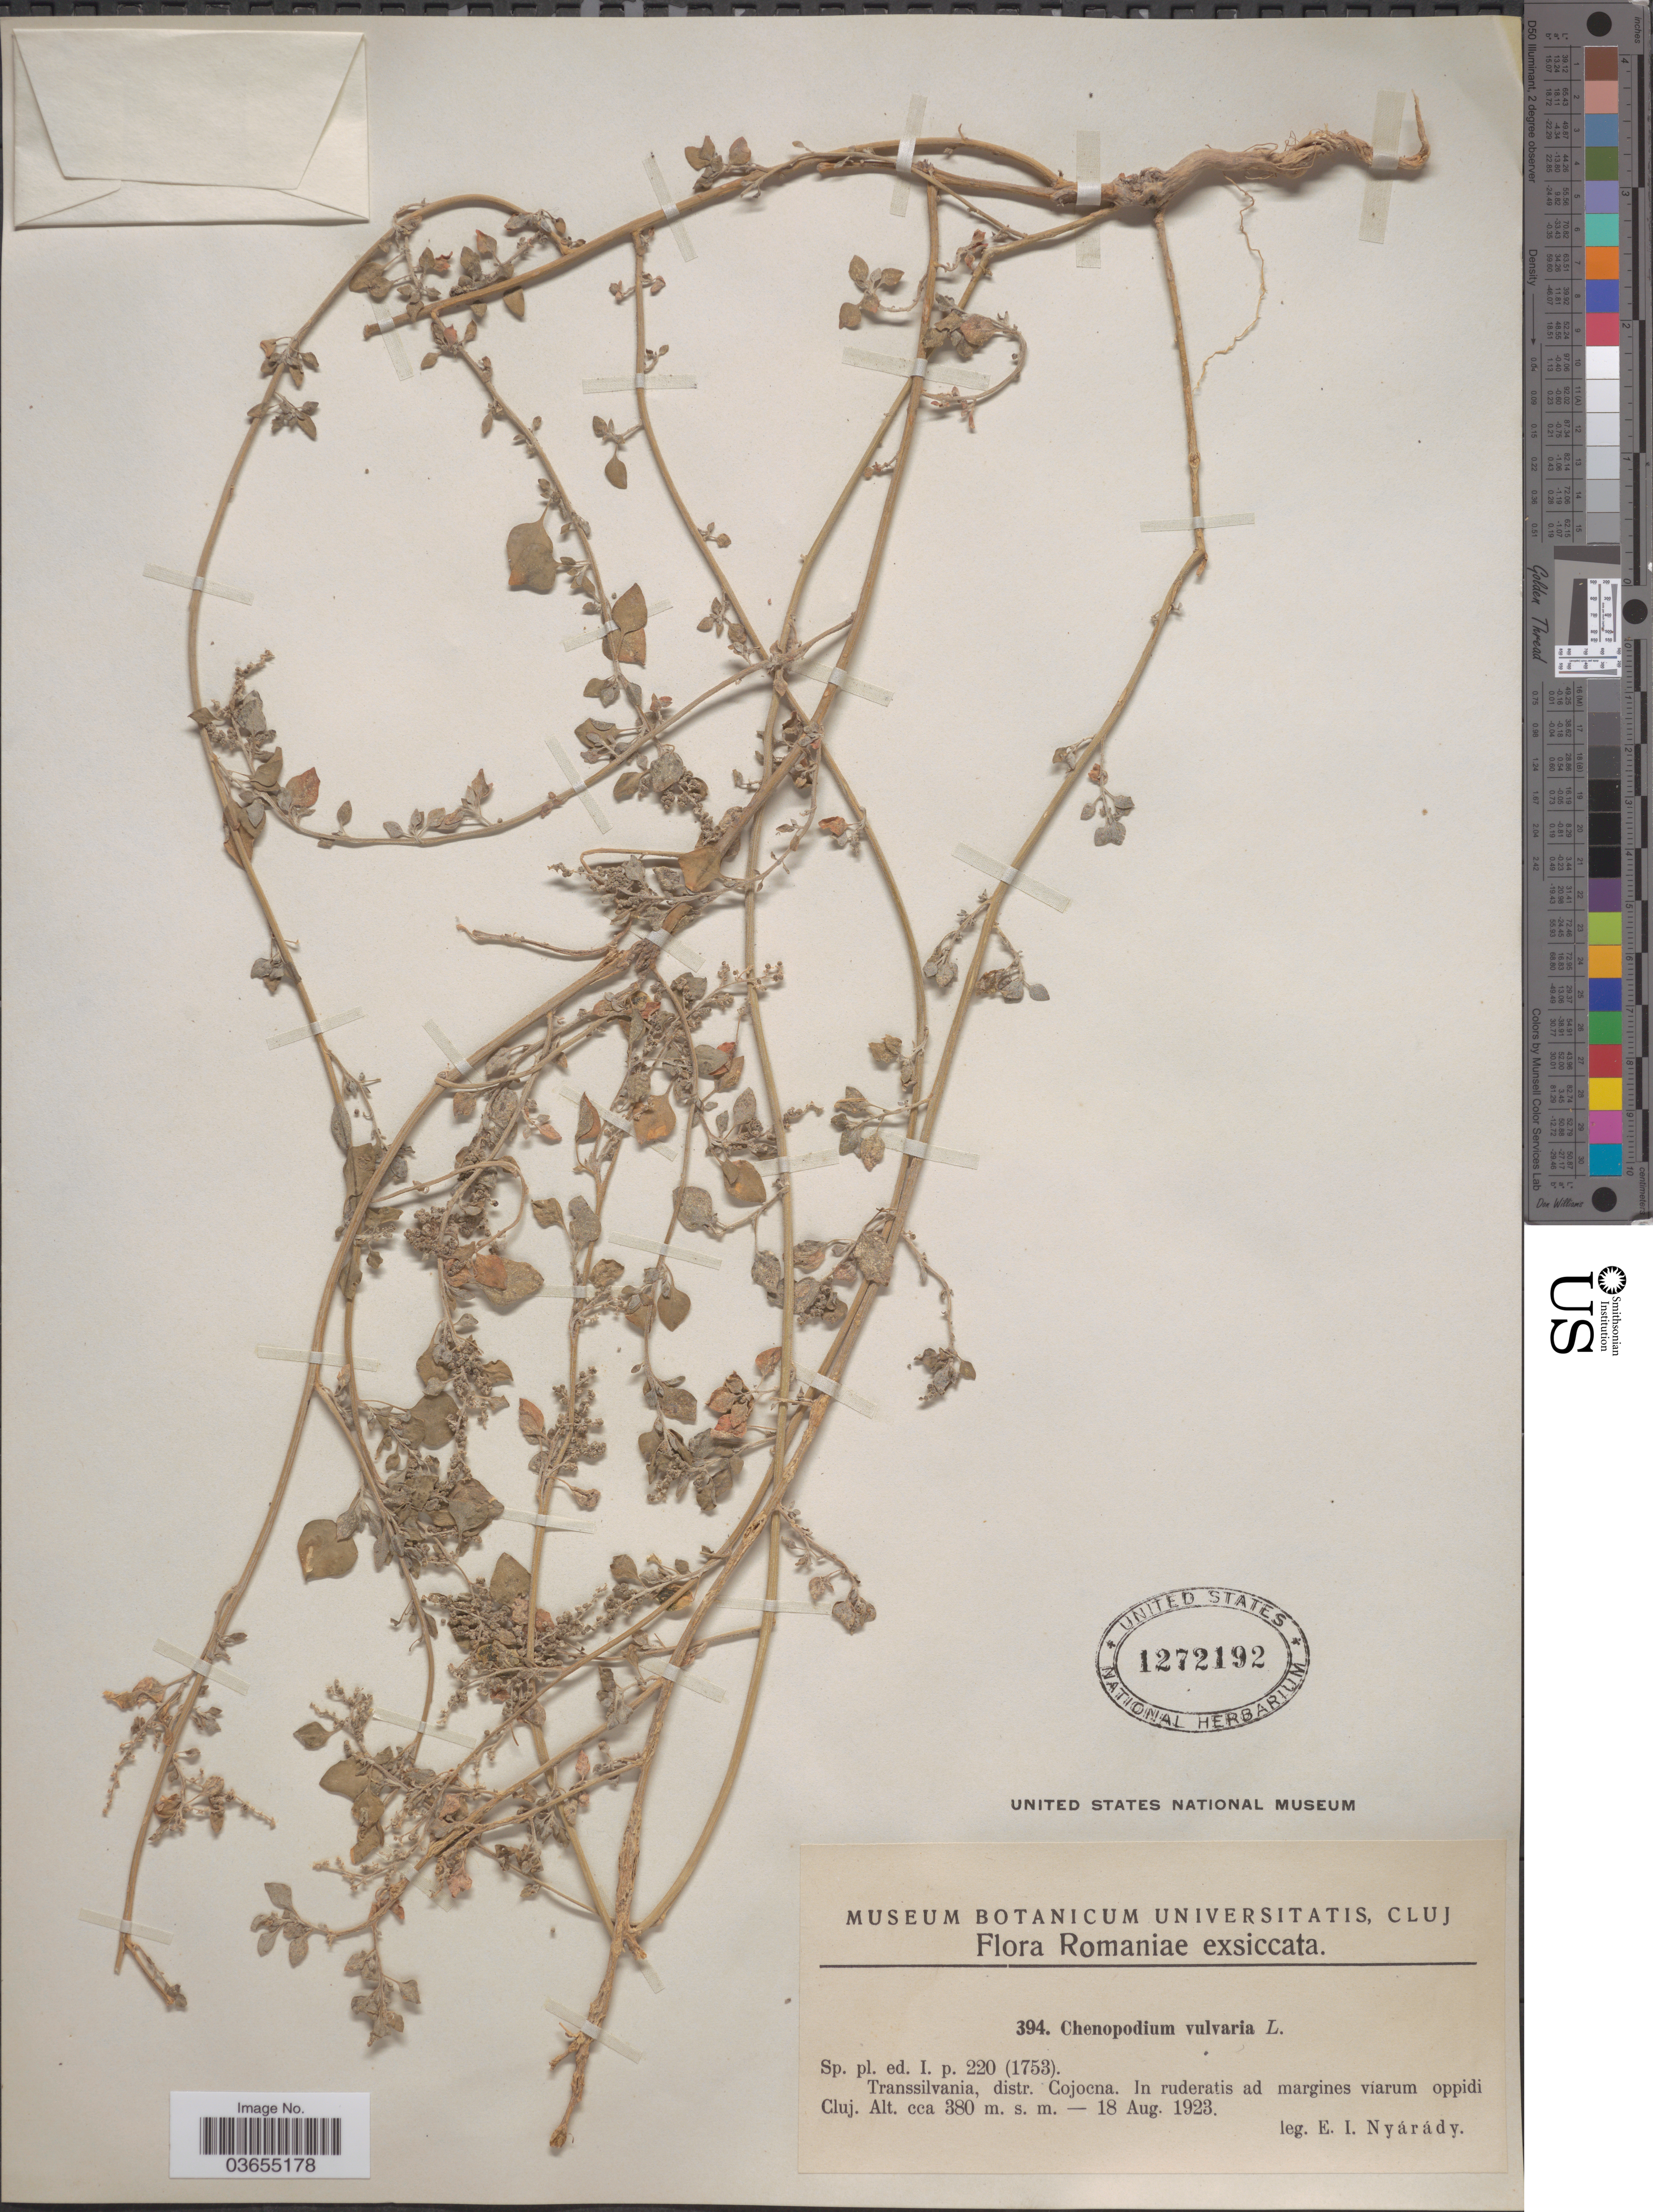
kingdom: Plantae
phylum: Tracheophyta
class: Magnoliopsida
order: Caryophyllales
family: Amaranthaceae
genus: Chenopodium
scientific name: Chenopodium vulvaria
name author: L.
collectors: E. Nyárády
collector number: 394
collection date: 1923-08-18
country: Romania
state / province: Cluj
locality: Transsilvania, distr. Cojocna. In ruderatis ad margines viarum oppidi Cluj.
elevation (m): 380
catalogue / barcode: US 1272192